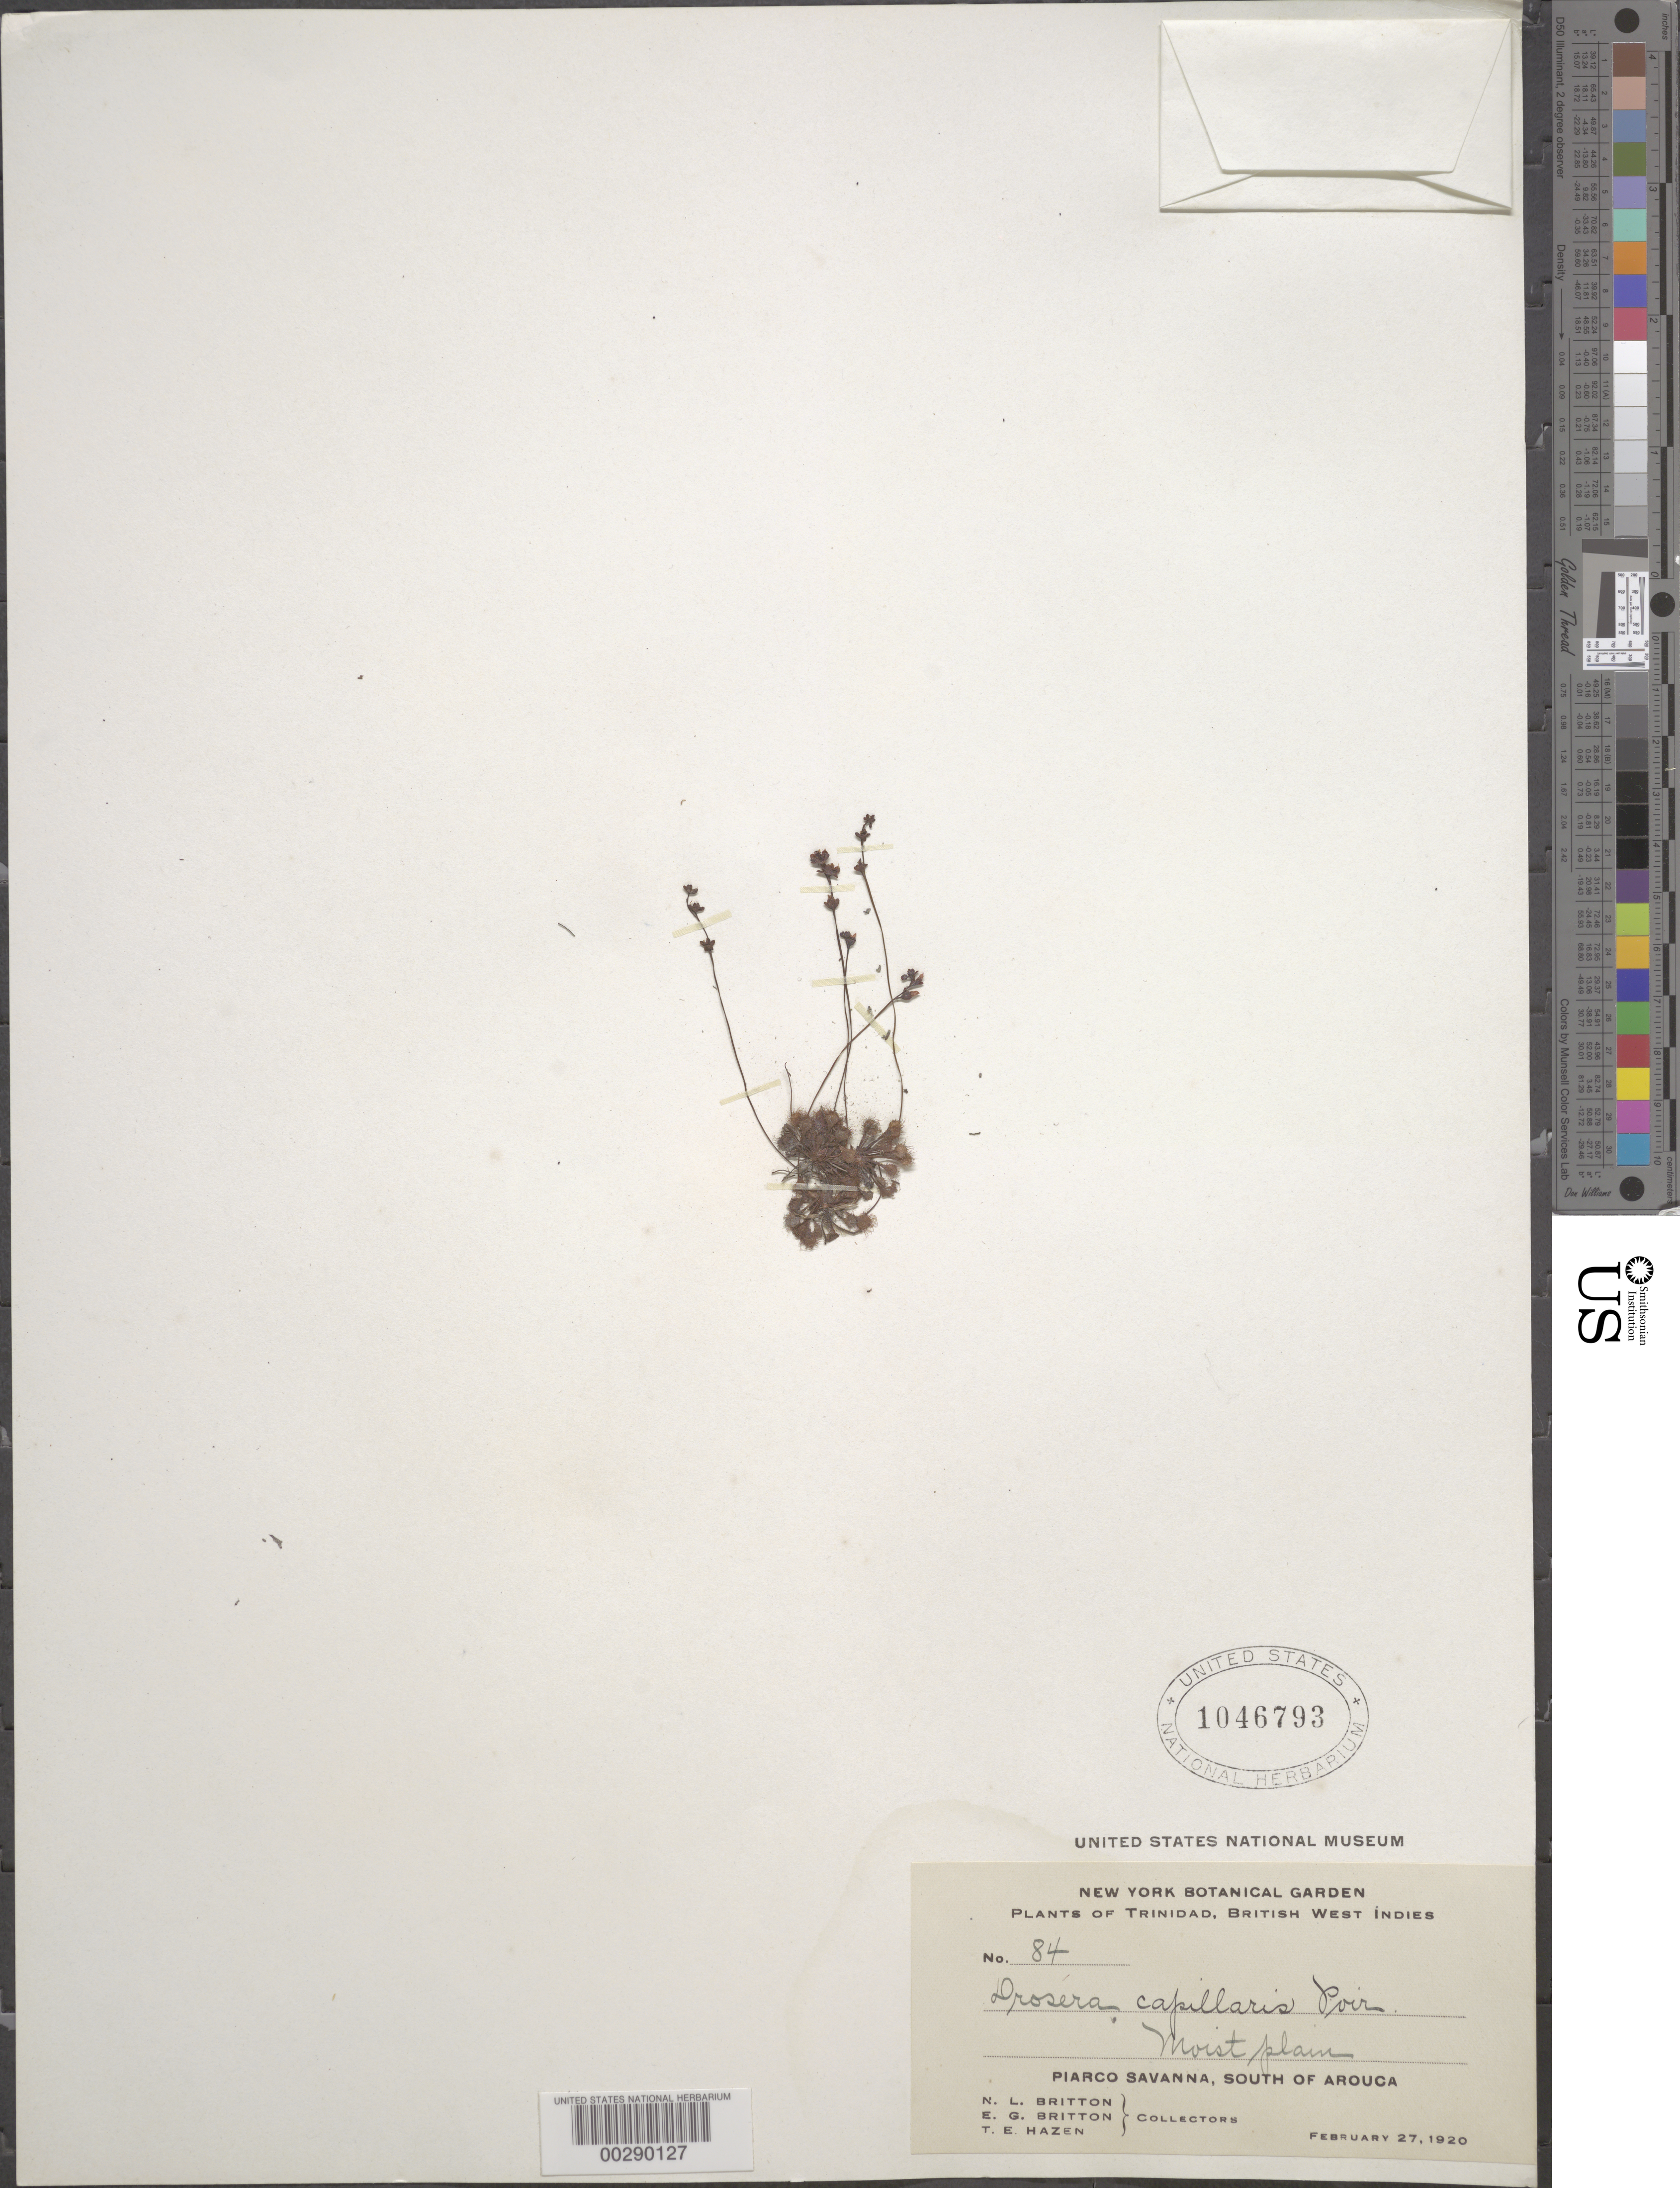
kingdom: Plantae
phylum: Tracheophyta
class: Magnoliopsida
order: Caryophyllales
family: Droseraceae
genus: Drosera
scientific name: Drosera capillaris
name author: Poir.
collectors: N. Britton, E. G. Britton & T. E. Hazen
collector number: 84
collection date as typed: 27 Feb 1920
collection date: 1920-02-27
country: Trinidad and Tobago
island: Trinidad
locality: Piarco savanna, s of arouca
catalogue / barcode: US 1046793